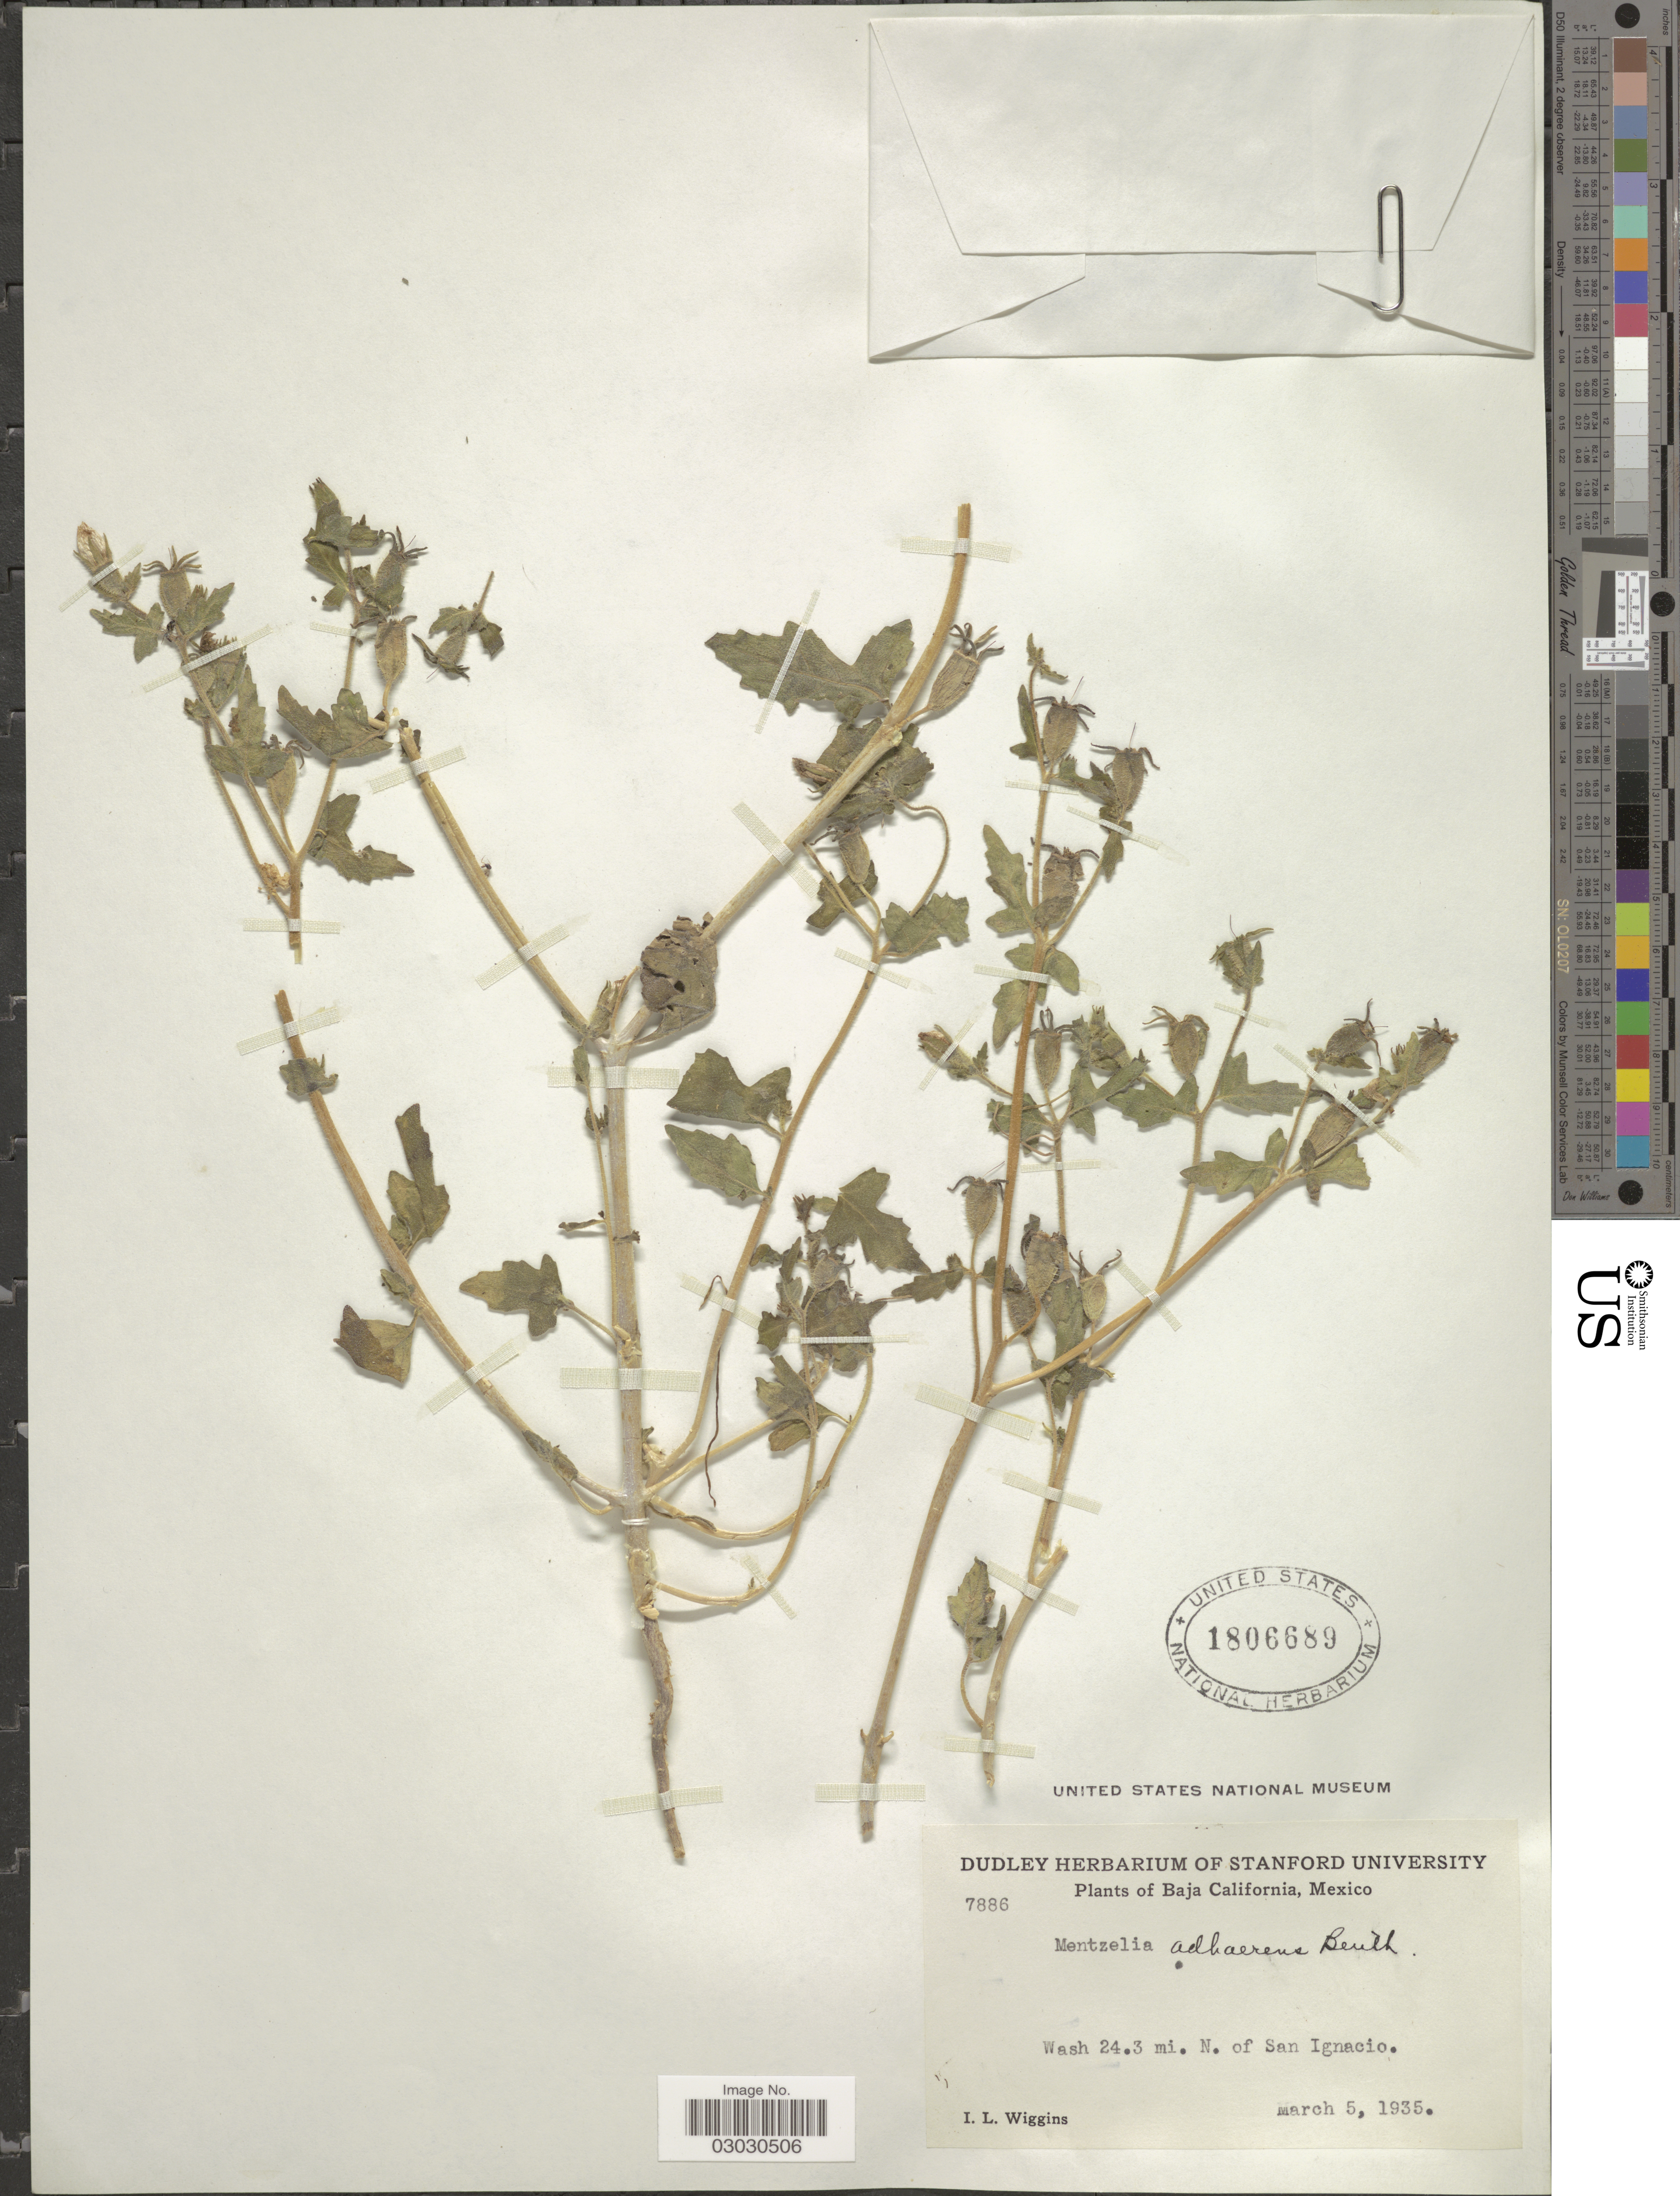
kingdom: Plantae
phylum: Tracheophyta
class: Magnoliopsida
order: Cornales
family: Loasaceae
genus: Mentzelia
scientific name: Mentzelia adhaerens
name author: Benth.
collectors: I. L. Wiggins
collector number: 7886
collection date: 1935-03-05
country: Mexico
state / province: Baja California Sur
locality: Wash 24.3 mi. N. of San Ignacio.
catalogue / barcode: US 1806689